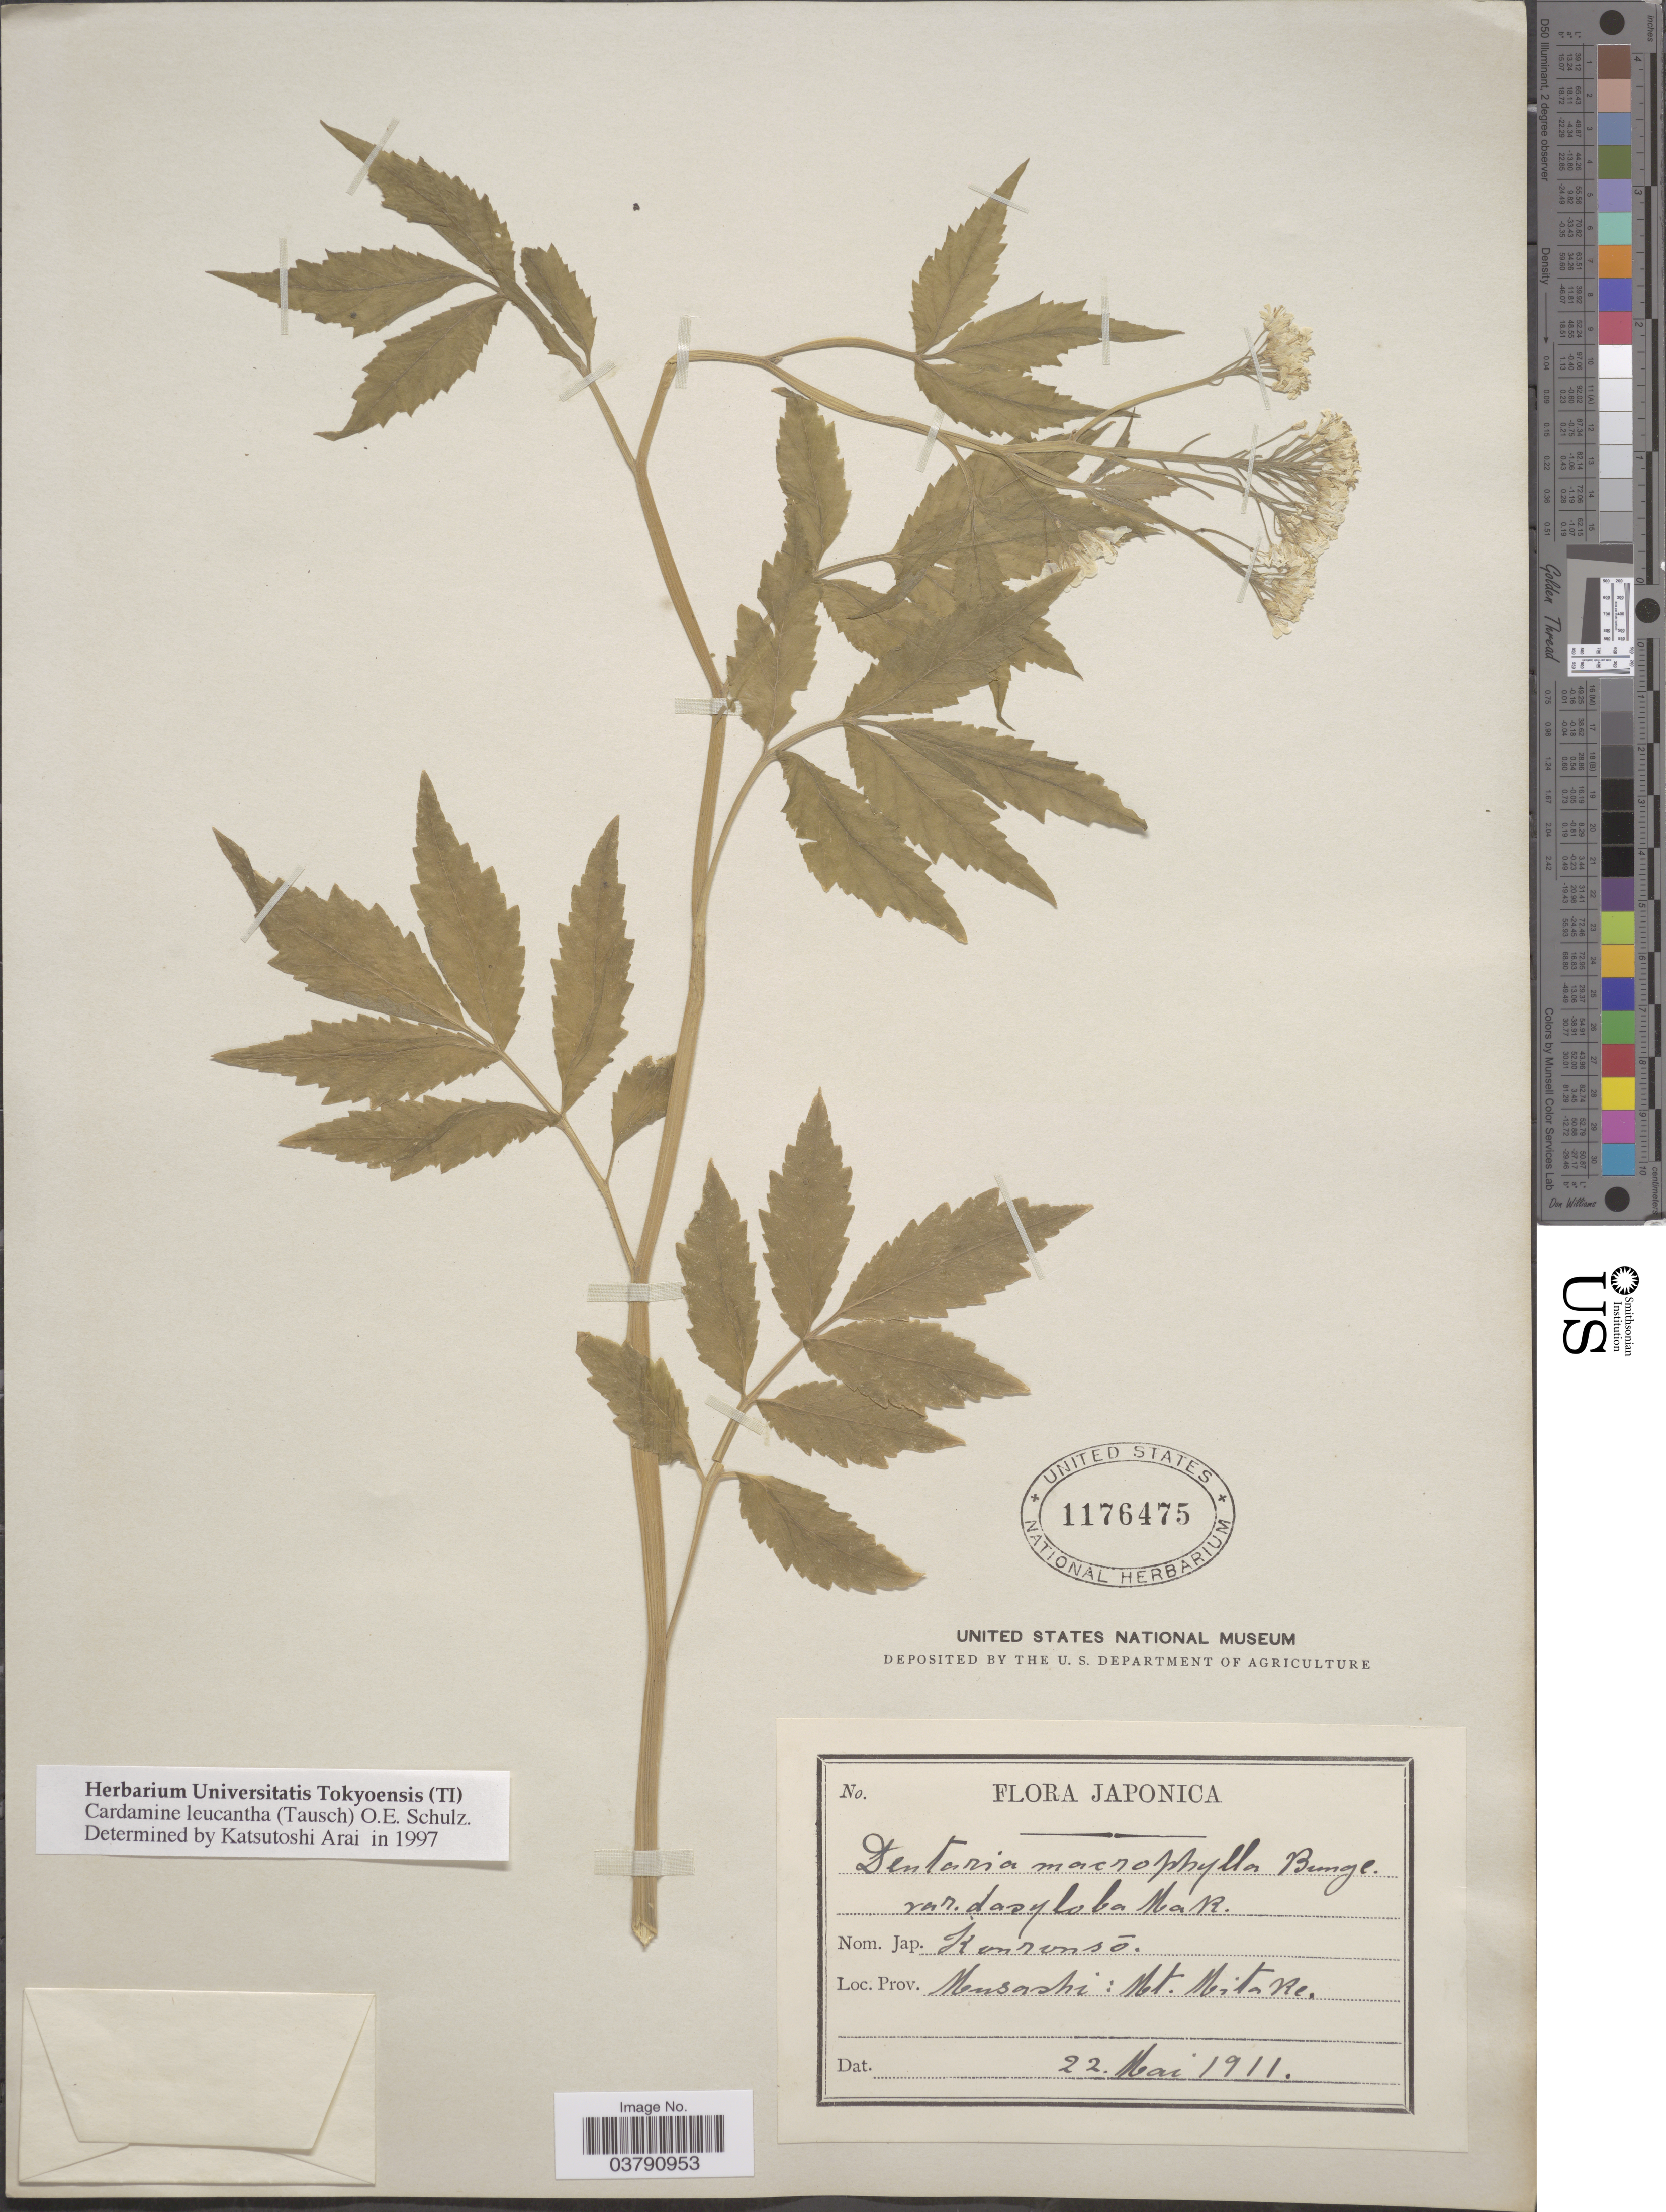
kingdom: Plantae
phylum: Tracheophyta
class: Magnoliopsida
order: Brassicales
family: Brassicaceae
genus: Cardamine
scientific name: Cardamine leucantha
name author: (Tausch) O.E. Schulz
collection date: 1911-05-22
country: Japan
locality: Japonica. Musashi: Mt. Mitare.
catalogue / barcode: US 1176475